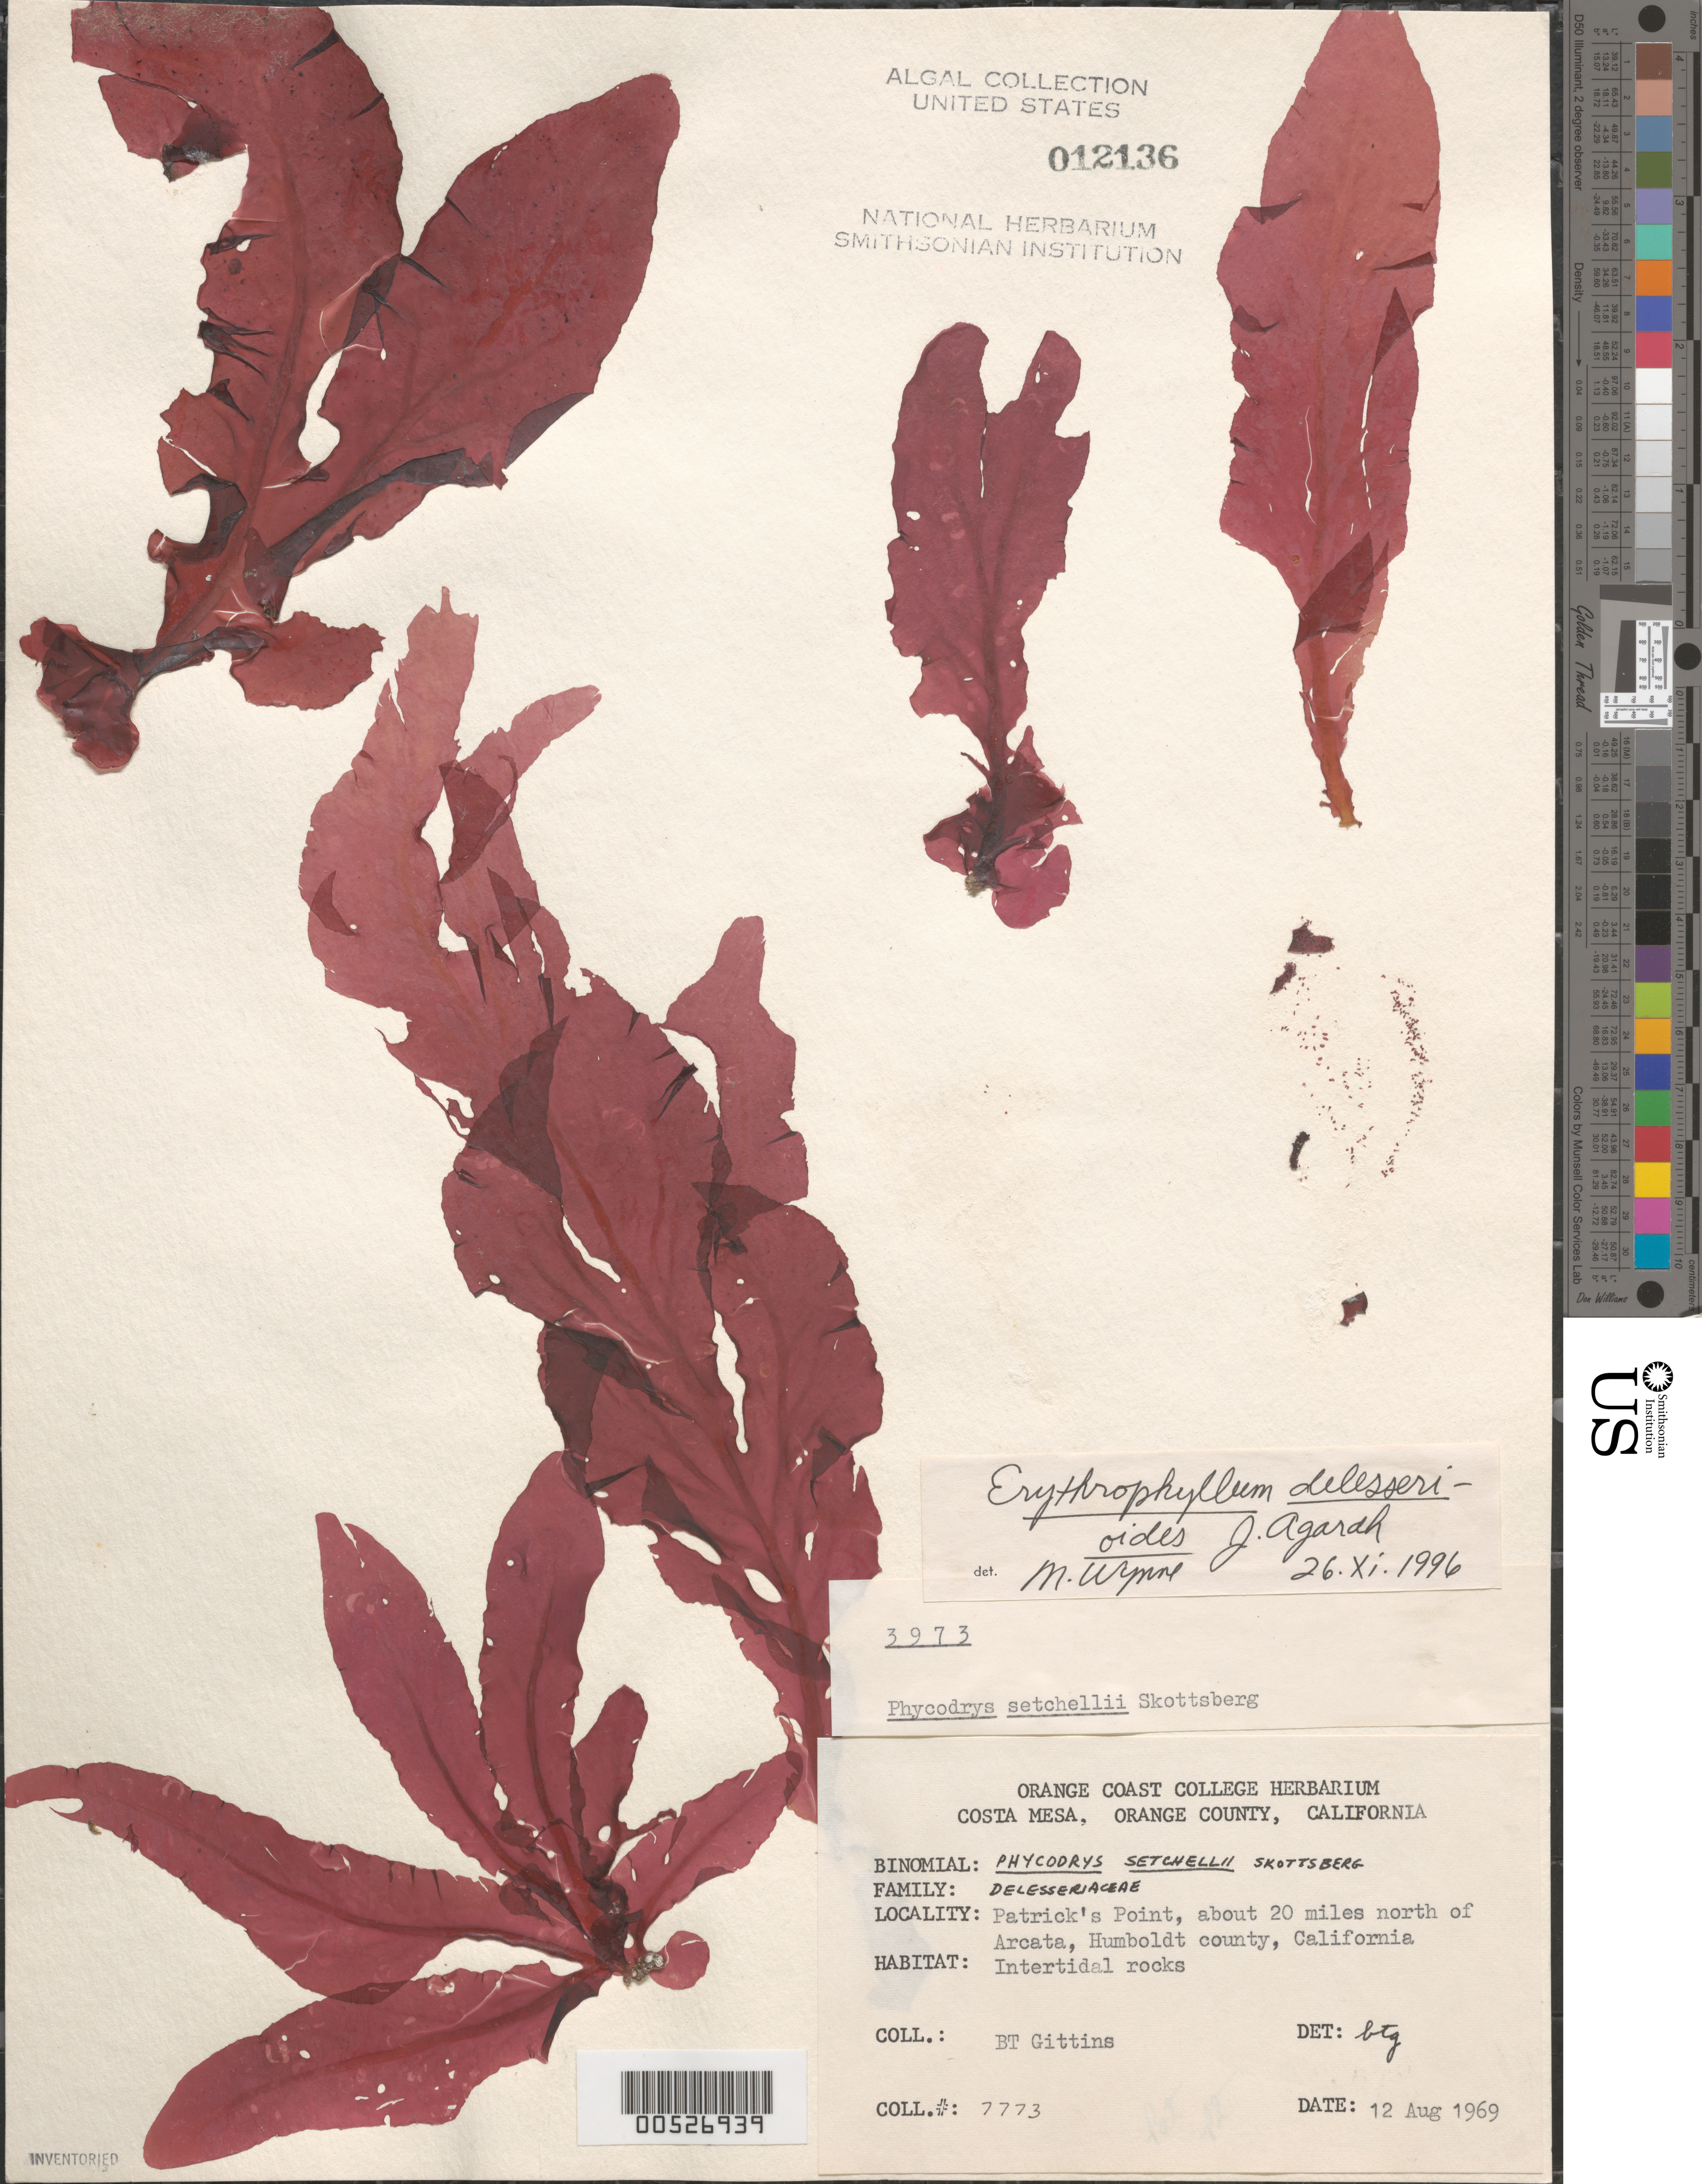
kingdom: Plantae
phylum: Rhodophyta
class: Florideophyceae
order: Gigartinales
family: Kallymeniaceae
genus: Erythrophyllum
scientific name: Erythrophyllum delesserioides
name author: J. Agardh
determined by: Wynne, M. J.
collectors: B. Gittins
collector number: BTG 7773 & PSD 3973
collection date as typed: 12 Aug 1969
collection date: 1969-08-12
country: United States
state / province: California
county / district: Humboldt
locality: Patrick's Point, ca. 20 miles north of Arcata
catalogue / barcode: US 12136